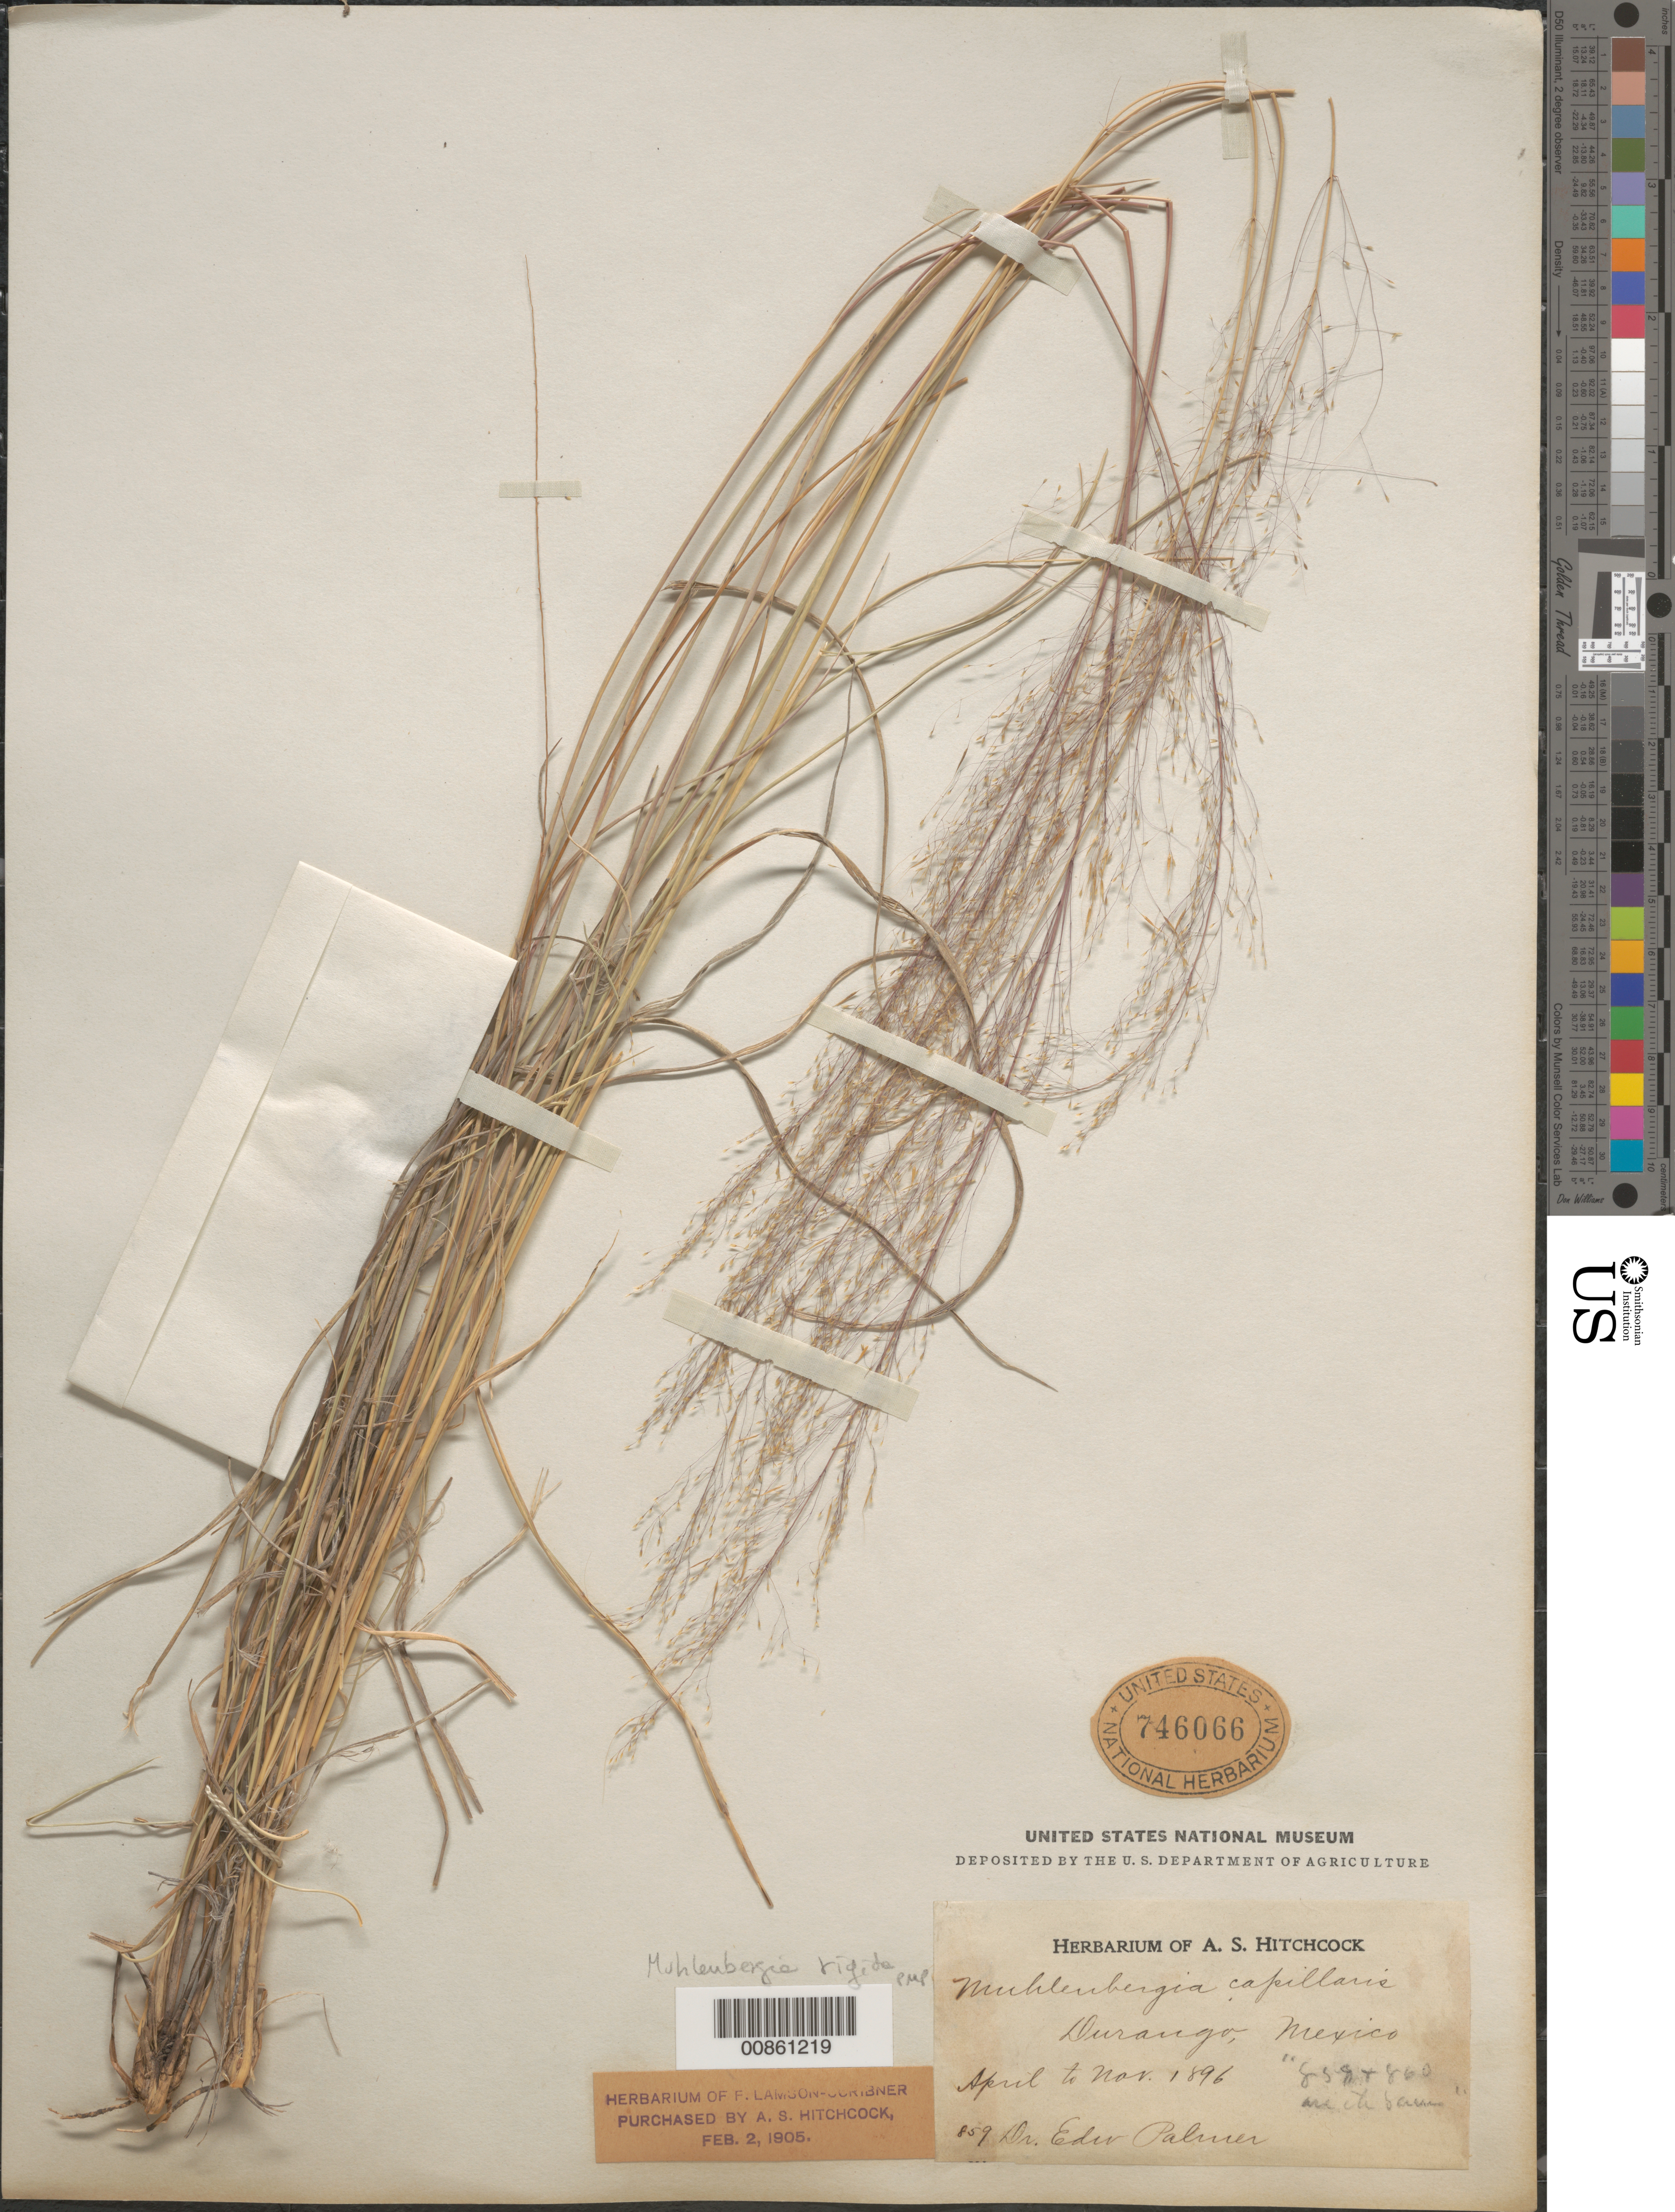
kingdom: Plantae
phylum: Tracheophyta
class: Liliopsida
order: Poales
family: Poaceae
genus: Muhlenbergia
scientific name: Muhlenbergia capillaris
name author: (Lam.) Trin.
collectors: E. Palmer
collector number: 859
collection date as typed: Nov 1896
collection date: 1896-11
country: Mexico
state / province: Durango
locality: Durango.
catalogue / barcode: US 746066